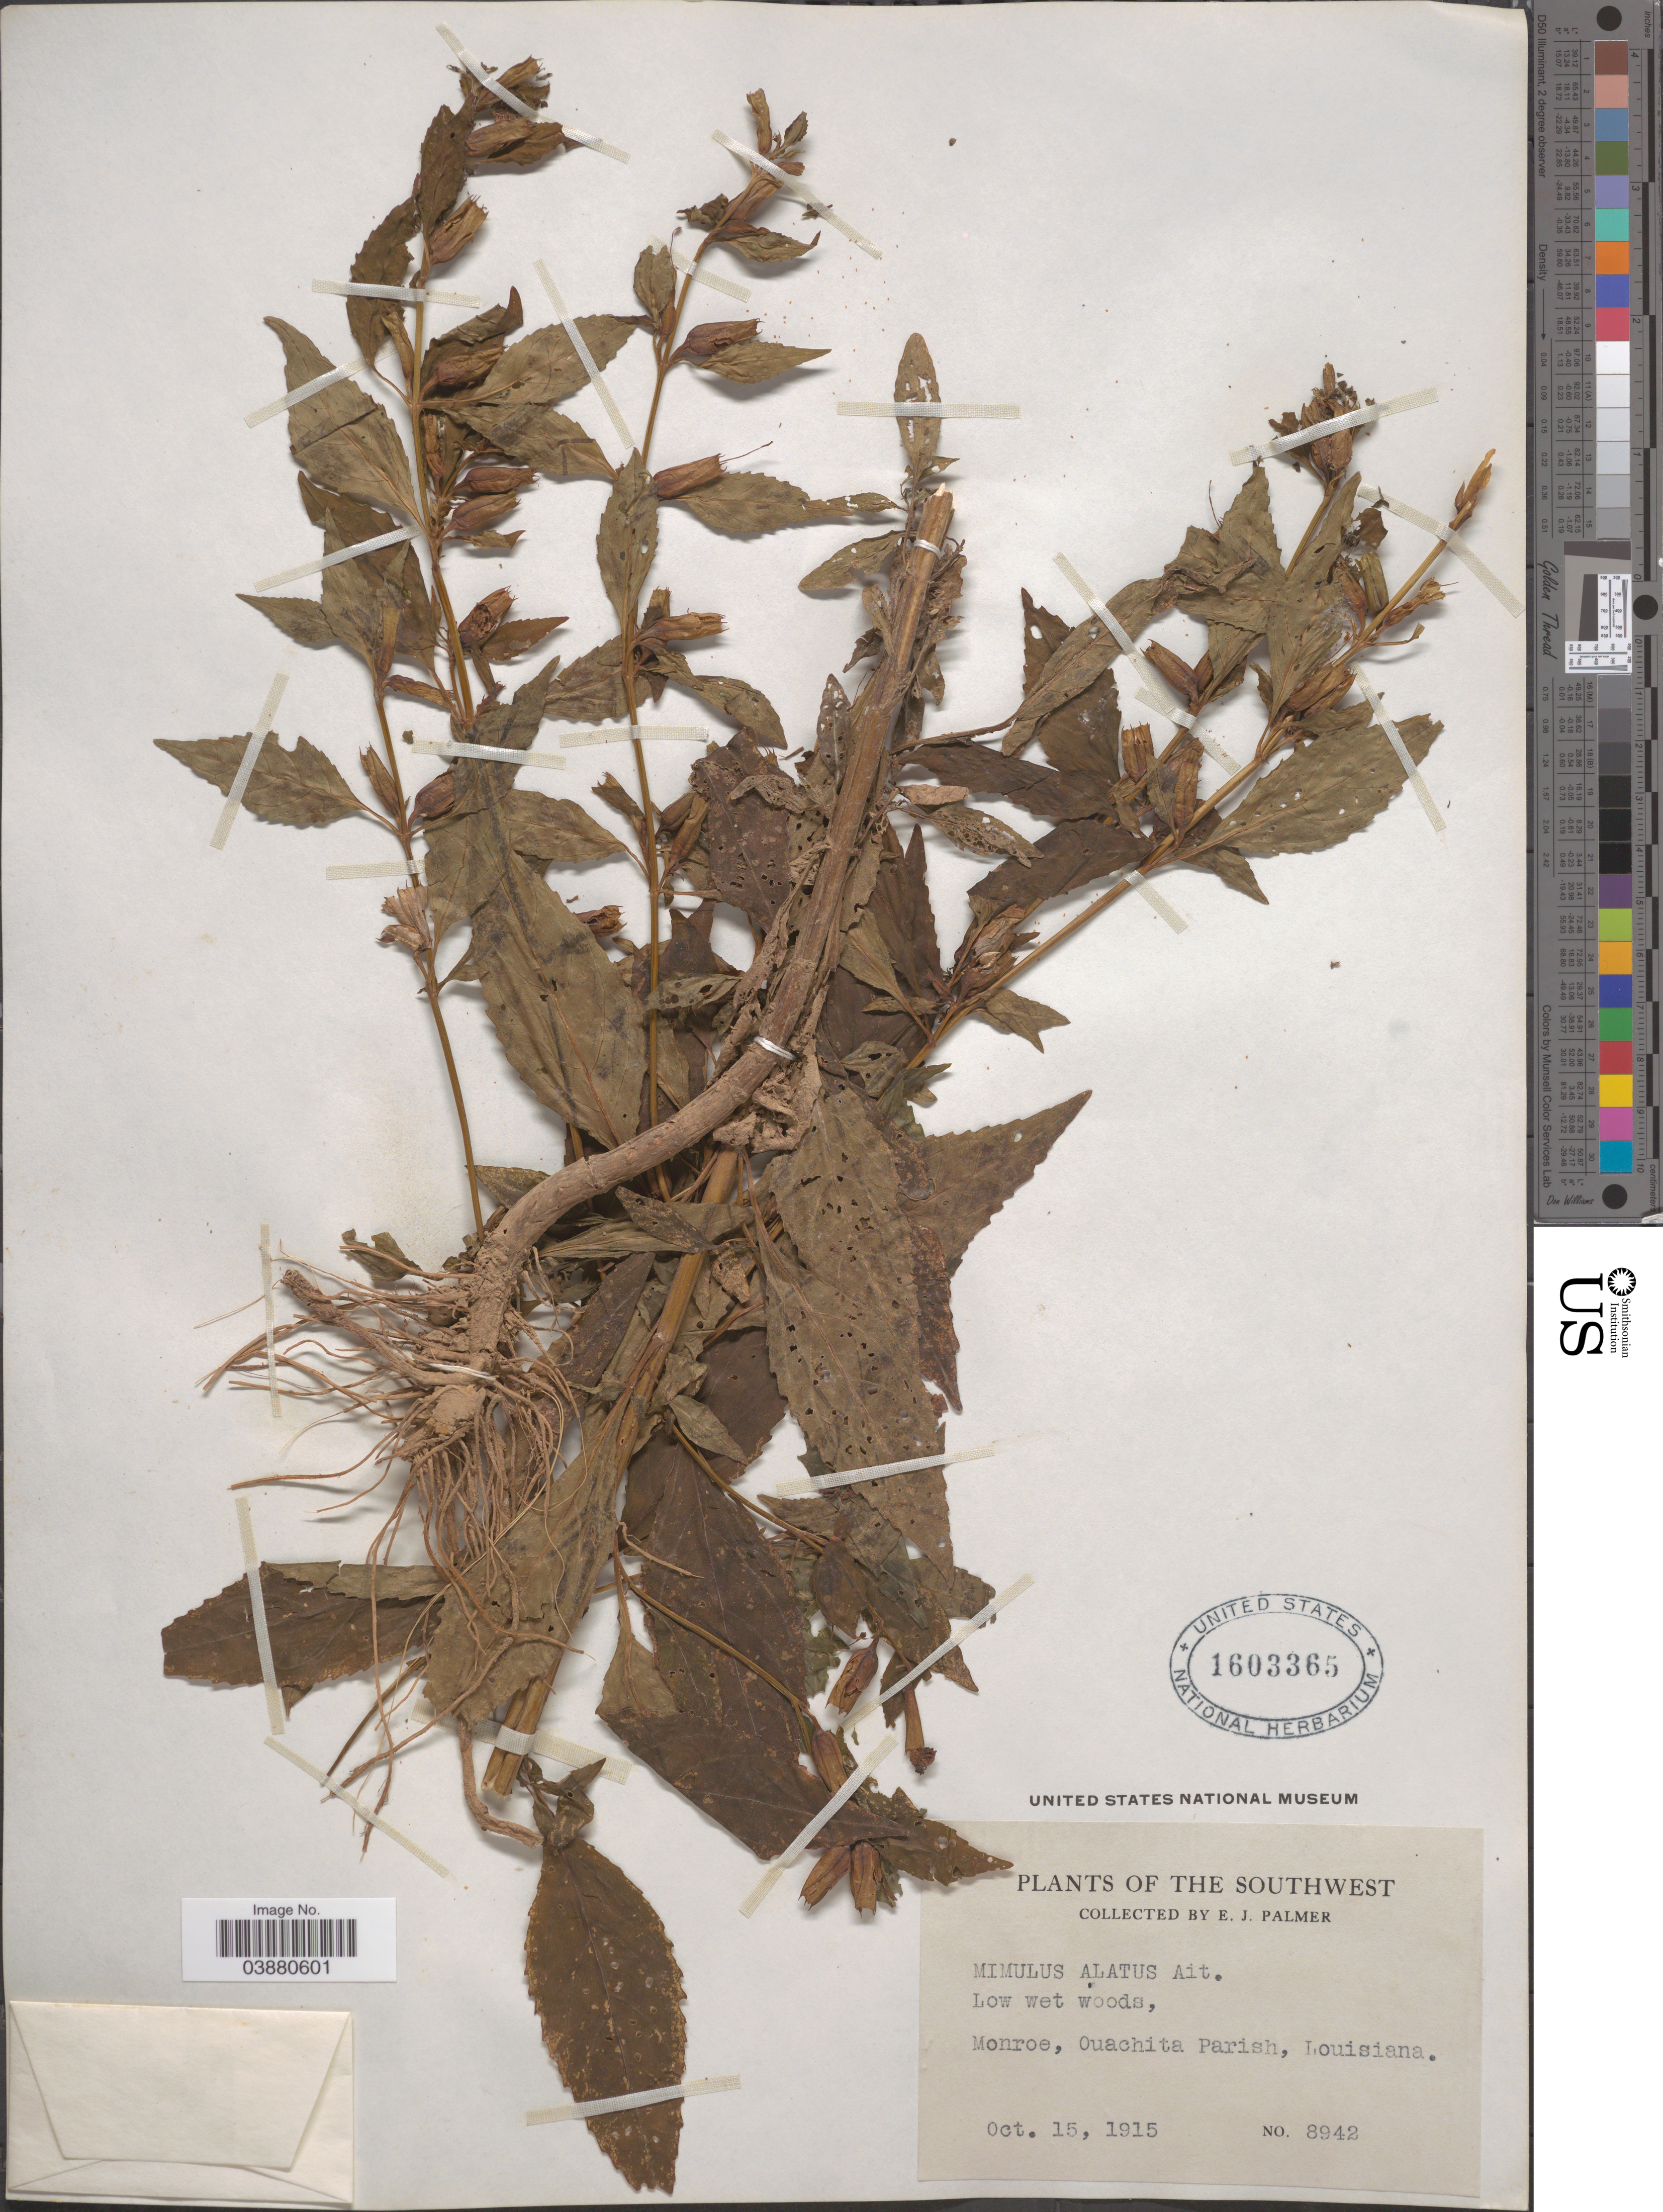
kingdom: Plantae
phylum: Tracheophyta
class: Magnoliopsida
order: Lamiales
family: Phrymaceae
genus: Mimulus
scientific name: Mimulus alatus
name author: Aiton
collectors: E. J. Palmer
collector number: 8942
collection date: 1915-10-15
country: United States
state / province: Louisiana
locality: The Southwest. Monroe, Ouachita Parish.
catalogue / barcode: US 1603365